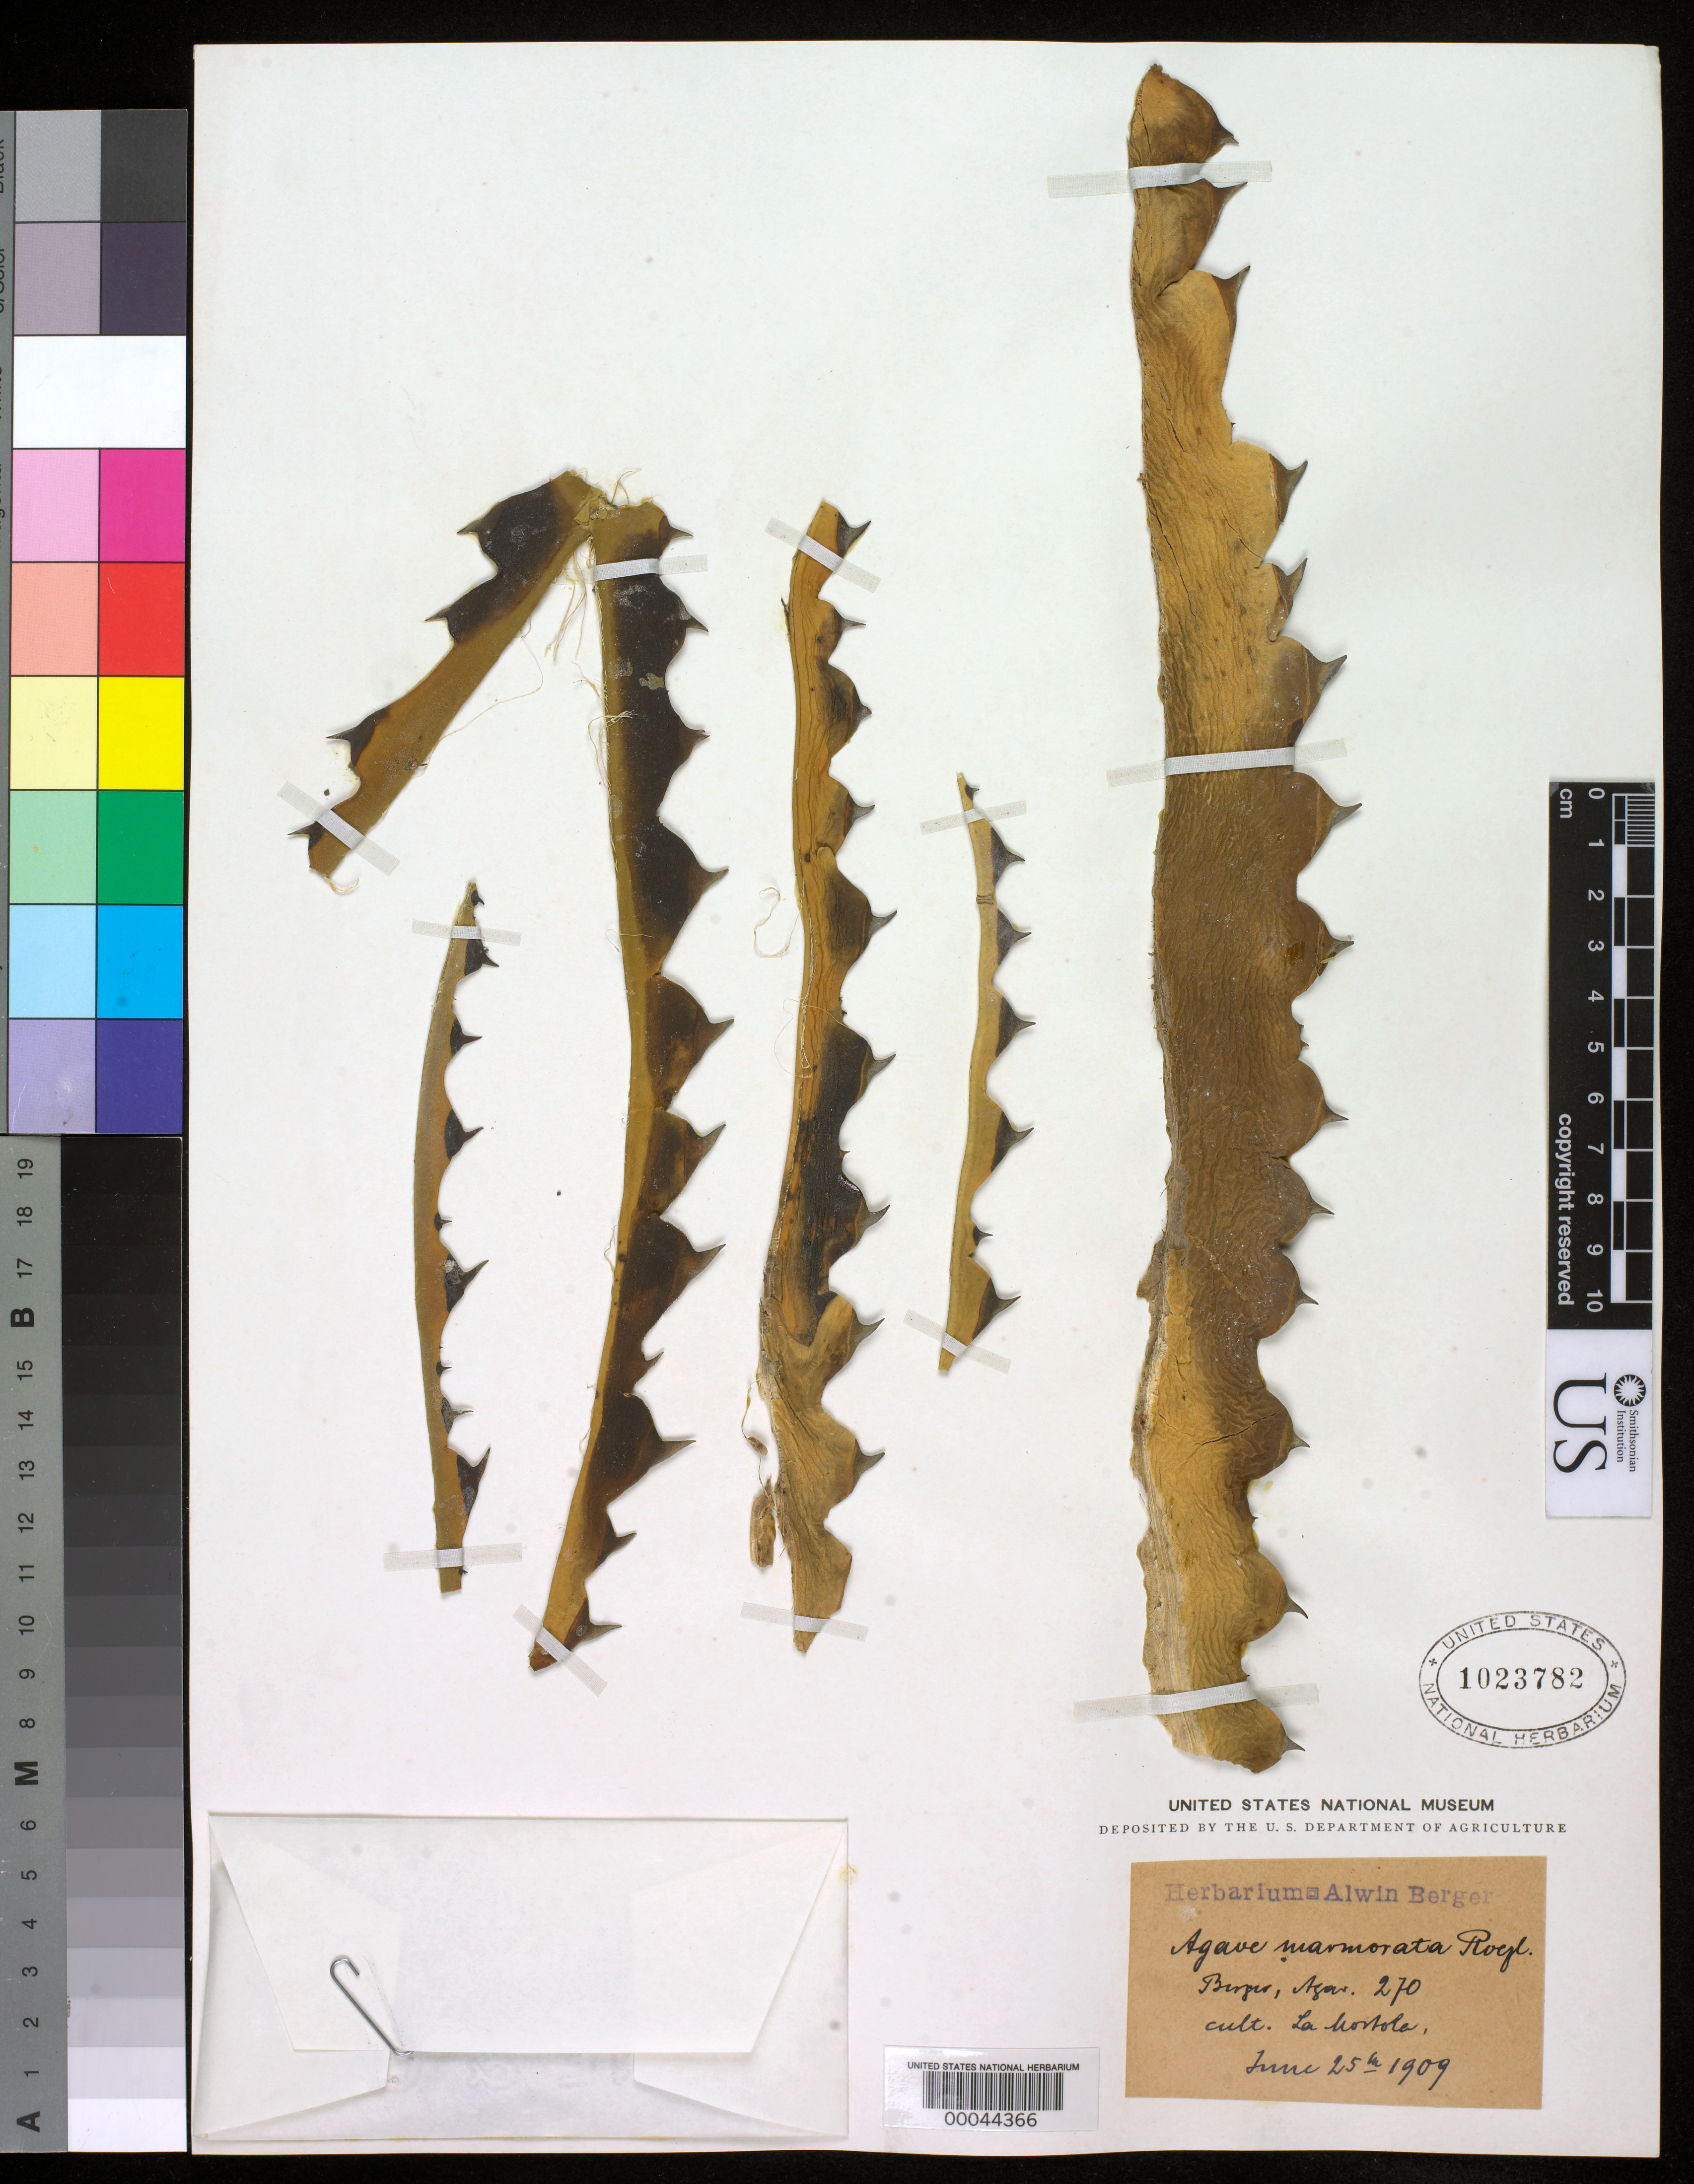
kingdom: Plantae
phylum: Tracheophyta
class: Liliopsida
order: Asparagales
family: Asparagaceae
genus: Agave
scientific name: Agave marmorata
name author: Roezl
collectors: ex herb. A. Berger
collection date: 1909-06-02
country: Mexico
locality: Cultivated at La Mortola, Italy.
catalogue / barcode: US 1023782